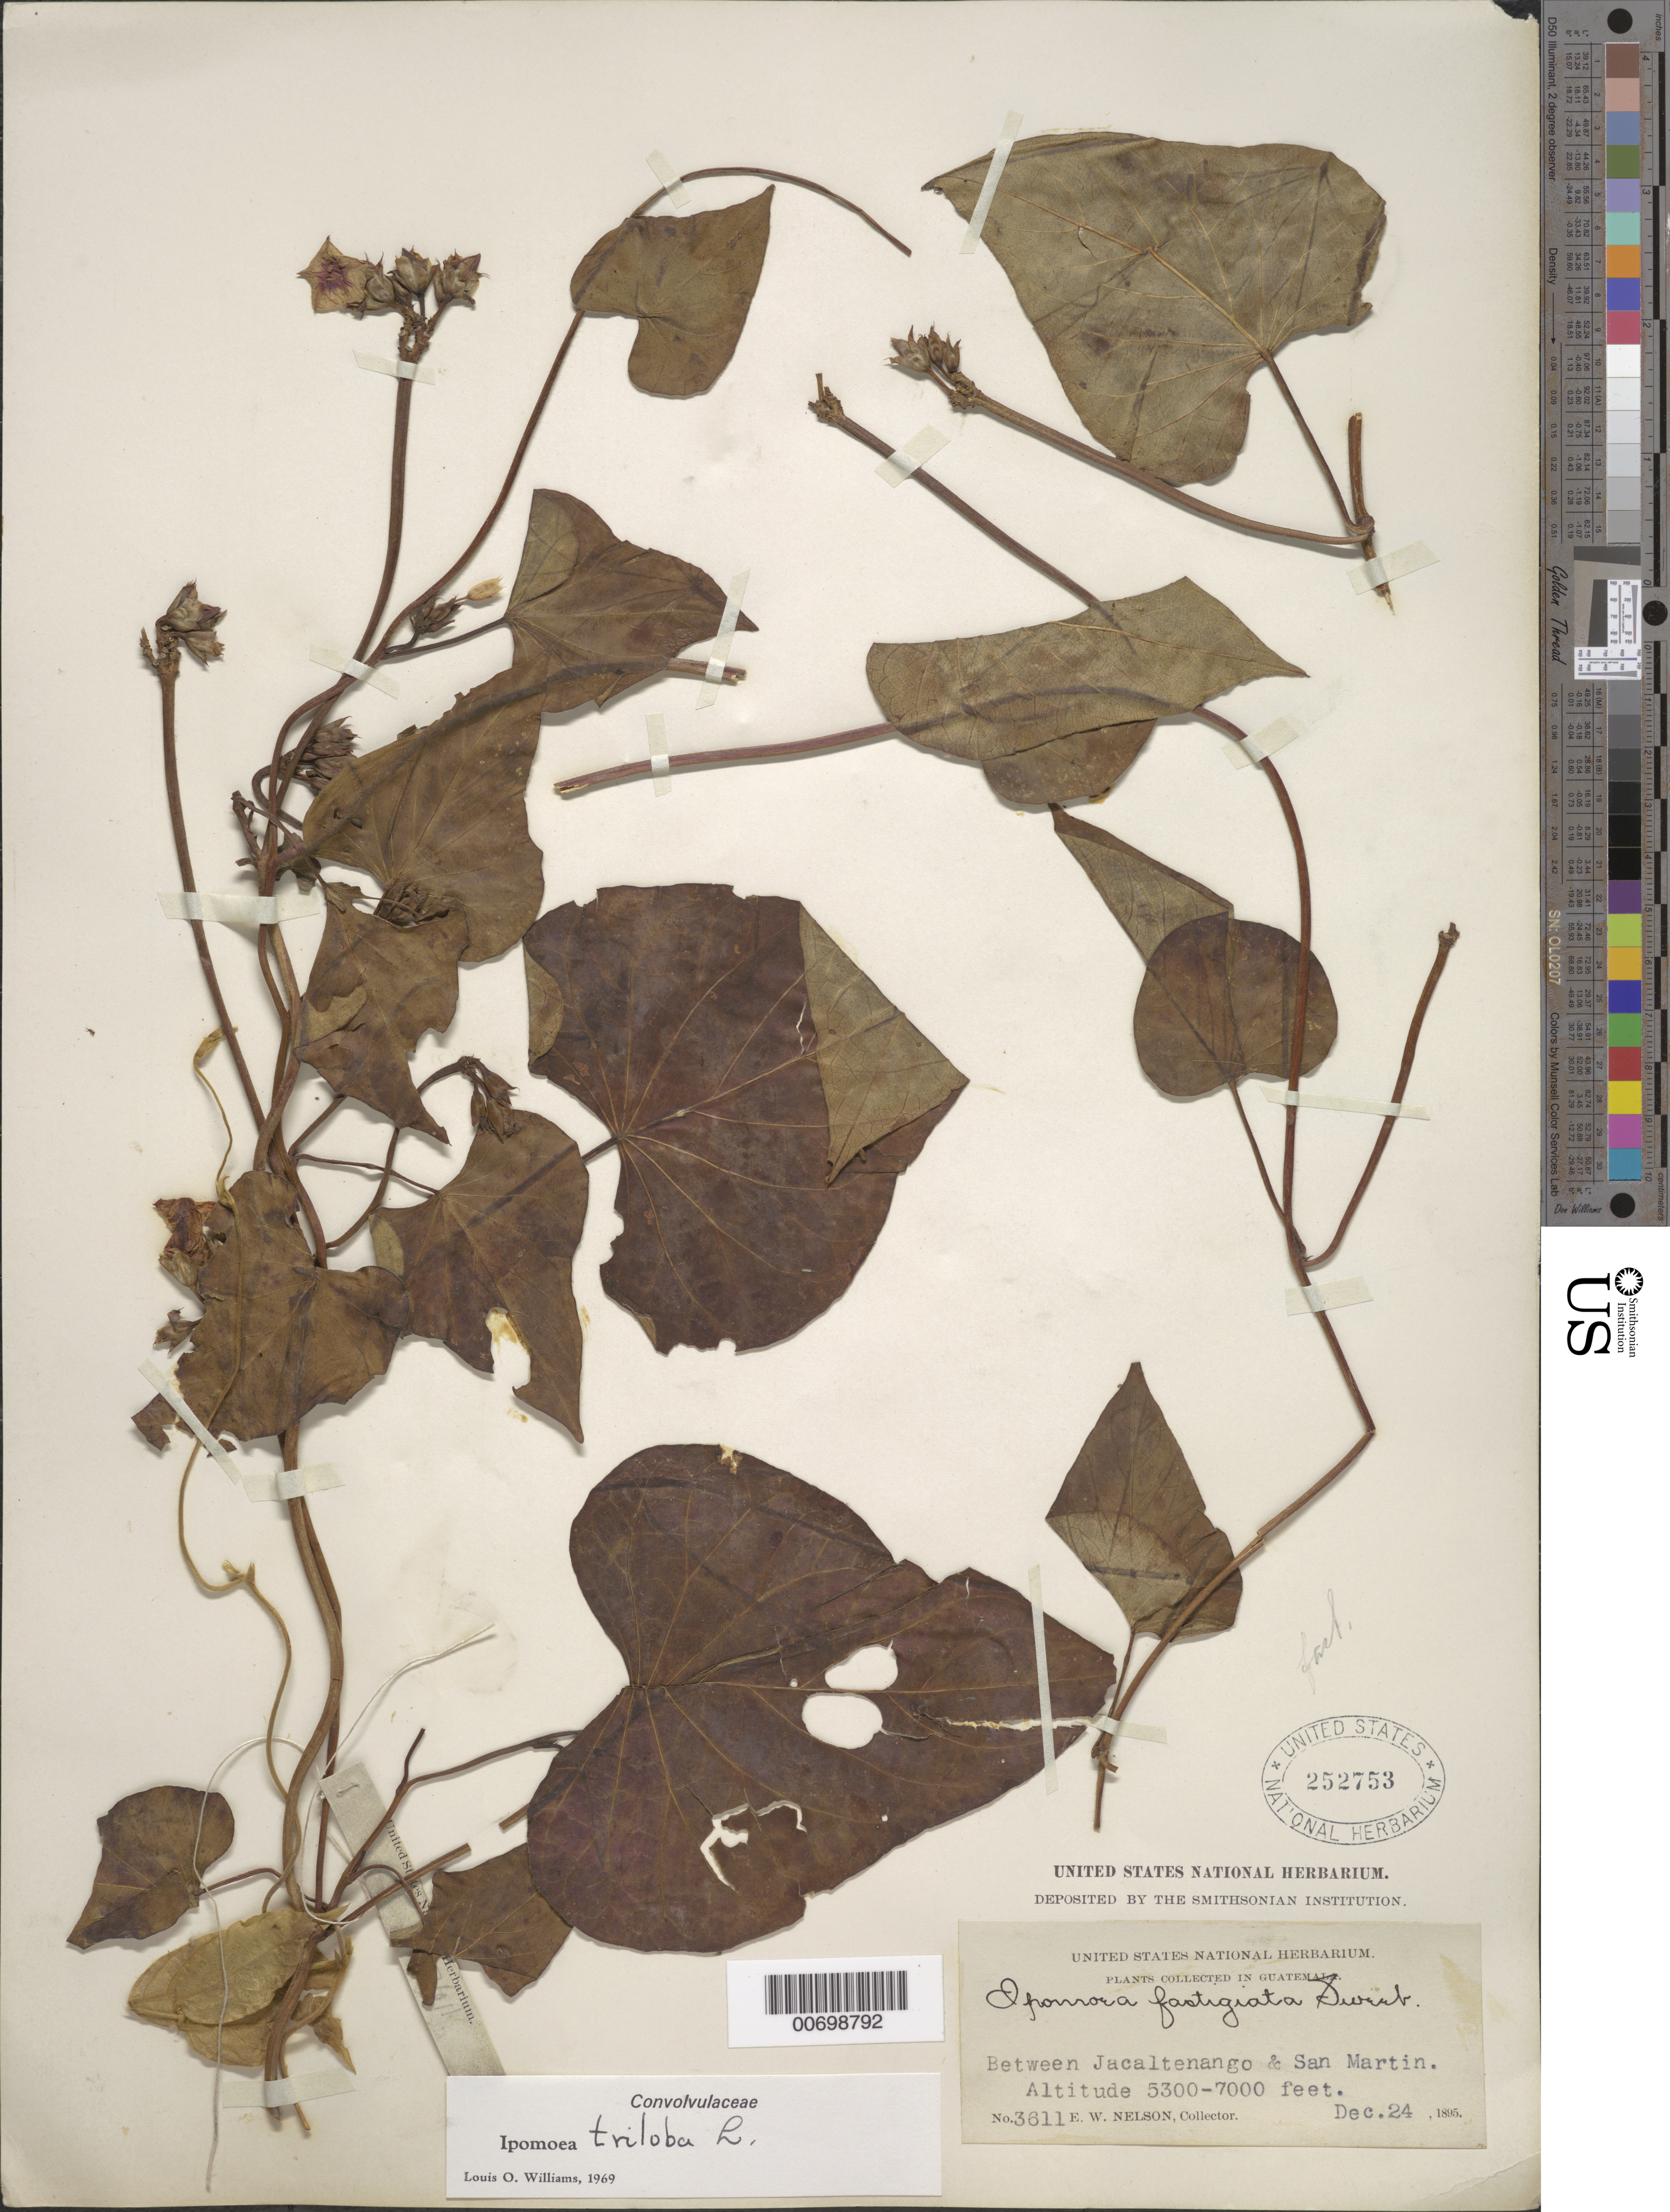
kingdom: Plantae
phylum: Tracheophyta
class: Magnoliopsida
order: Solanales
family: Convolvulaceae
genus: Ipomoea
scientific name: Ipomoea triloba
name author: L.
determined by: Williams, Louis O.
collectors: E. W. Nelson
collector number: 3611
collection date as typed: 24 Dec 1895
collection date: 1895-12-24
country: Guatemala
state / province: Huehuetenango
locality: Between Jacaltenango and San Martin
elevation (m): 1615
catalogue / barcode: US 252753